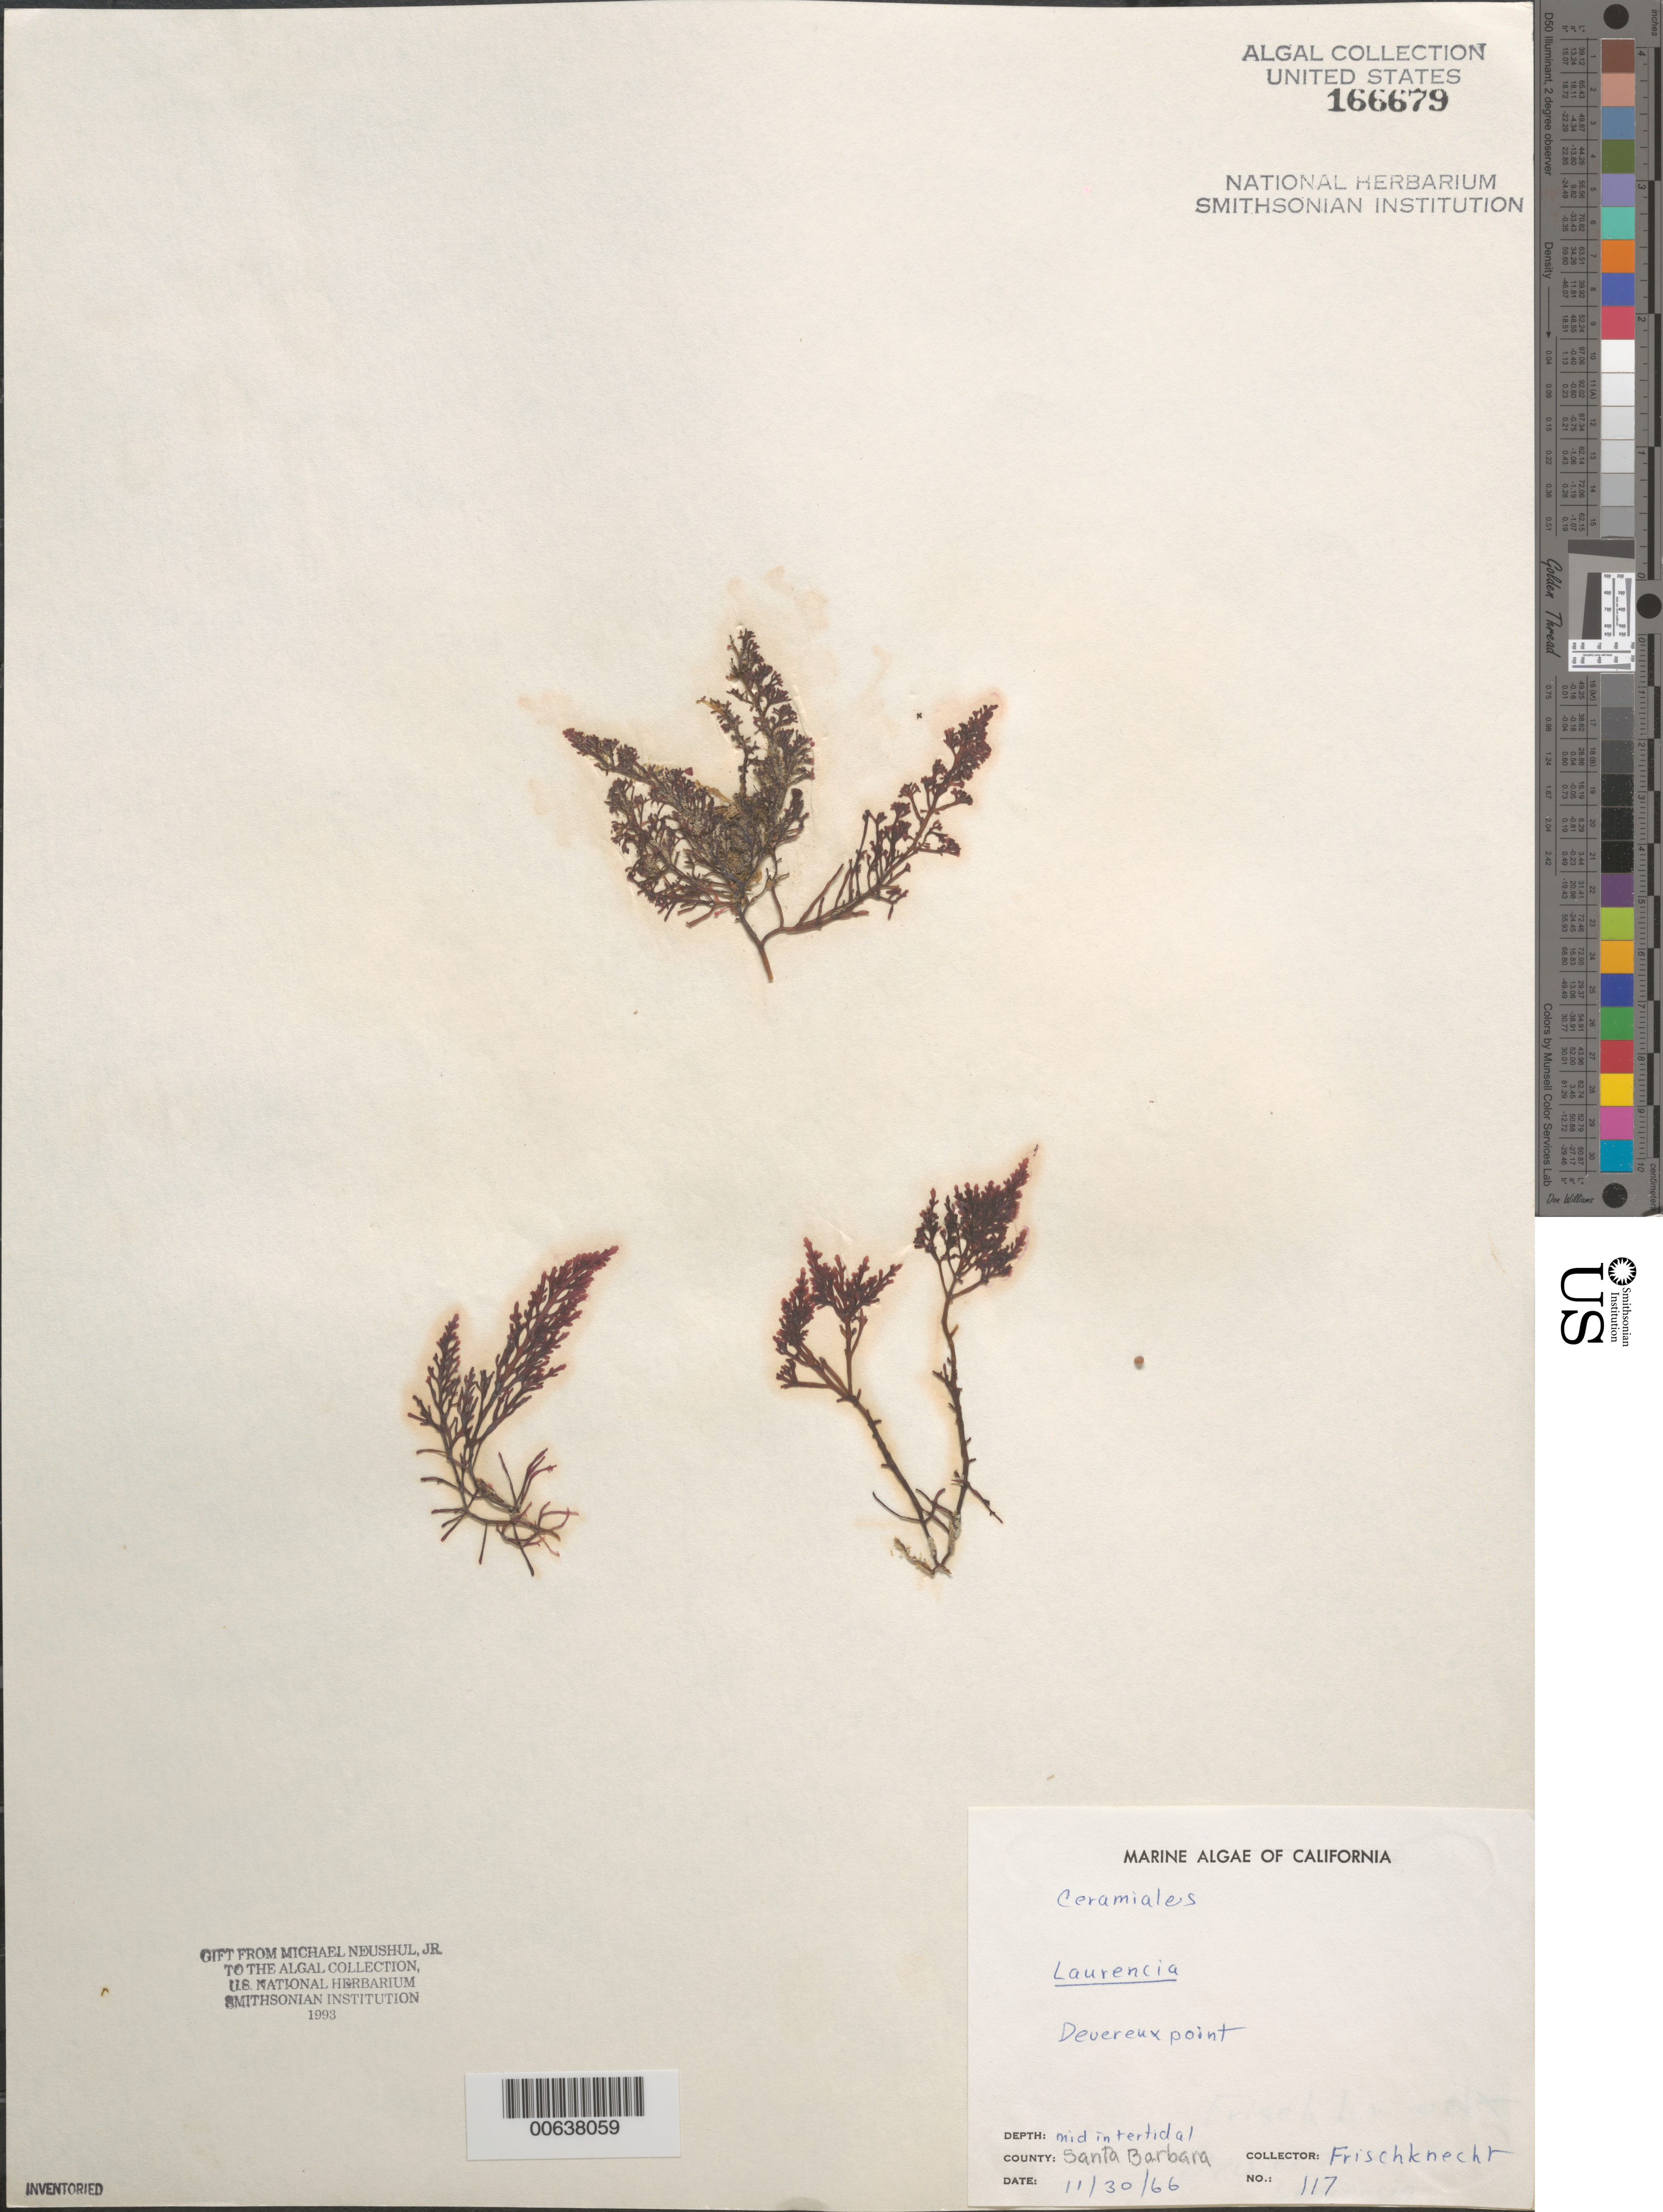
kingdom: Plantae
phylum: Rhodophyta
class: Bangiophyceae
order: Bangiales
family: Bangiaceae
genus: Pyropia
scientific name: Pyropia lanceolata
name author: (Setchell & Hus) S.C. Lindstrom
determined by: Algae name updating Project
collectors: -. Frischknecht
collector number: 117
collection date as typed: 30 Nov 1966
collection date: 1966-11-30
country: United States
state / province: California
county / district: Santa Barbara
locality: Devereaux Point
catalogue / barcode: US 166679